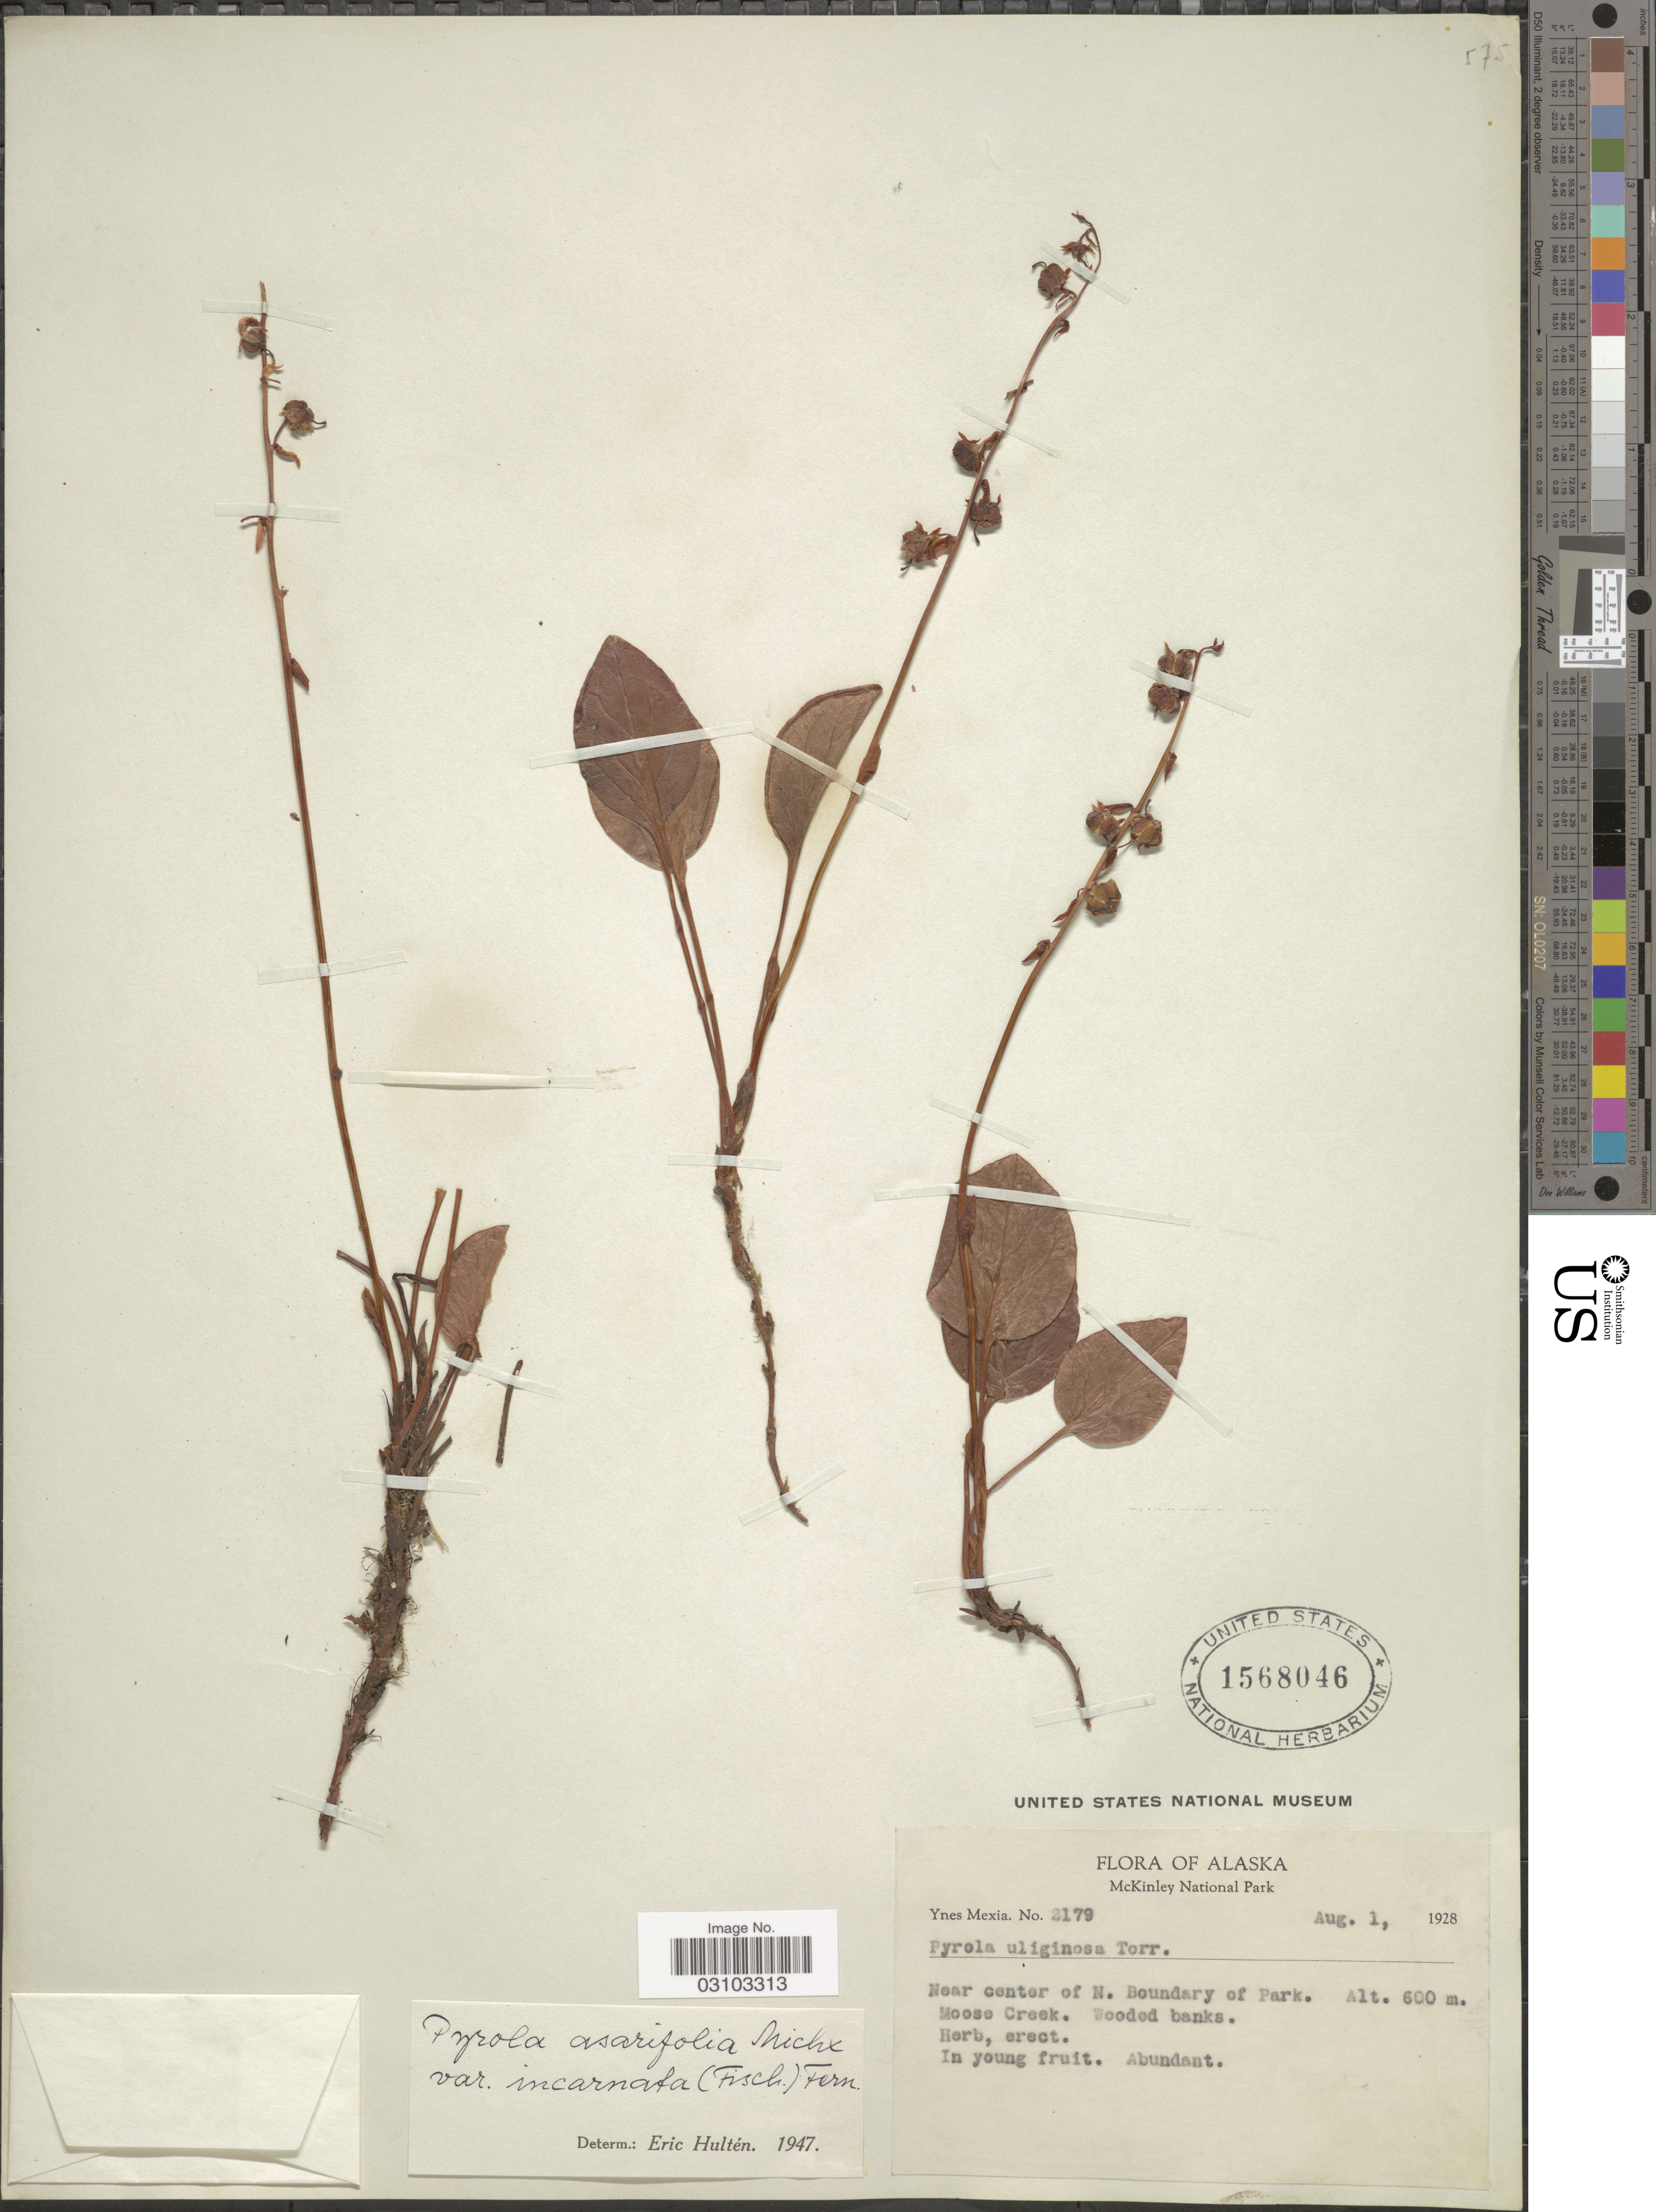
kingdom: Plantae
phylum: Tracheophyta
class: Magnoliopsida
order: Ericales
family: Ericaceae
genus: Pyrola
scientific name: Pyrola asarifolia subsp. incarnata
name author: (DC.) Haber & Hideki Takah.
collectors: Y. Mexia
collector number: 2179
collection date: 1928-08-01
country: United States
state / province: Alaska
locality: McKinley National Park, Near center of N. Boundary of Park. Moose Creek.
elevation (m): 600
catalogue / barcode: US 1568046